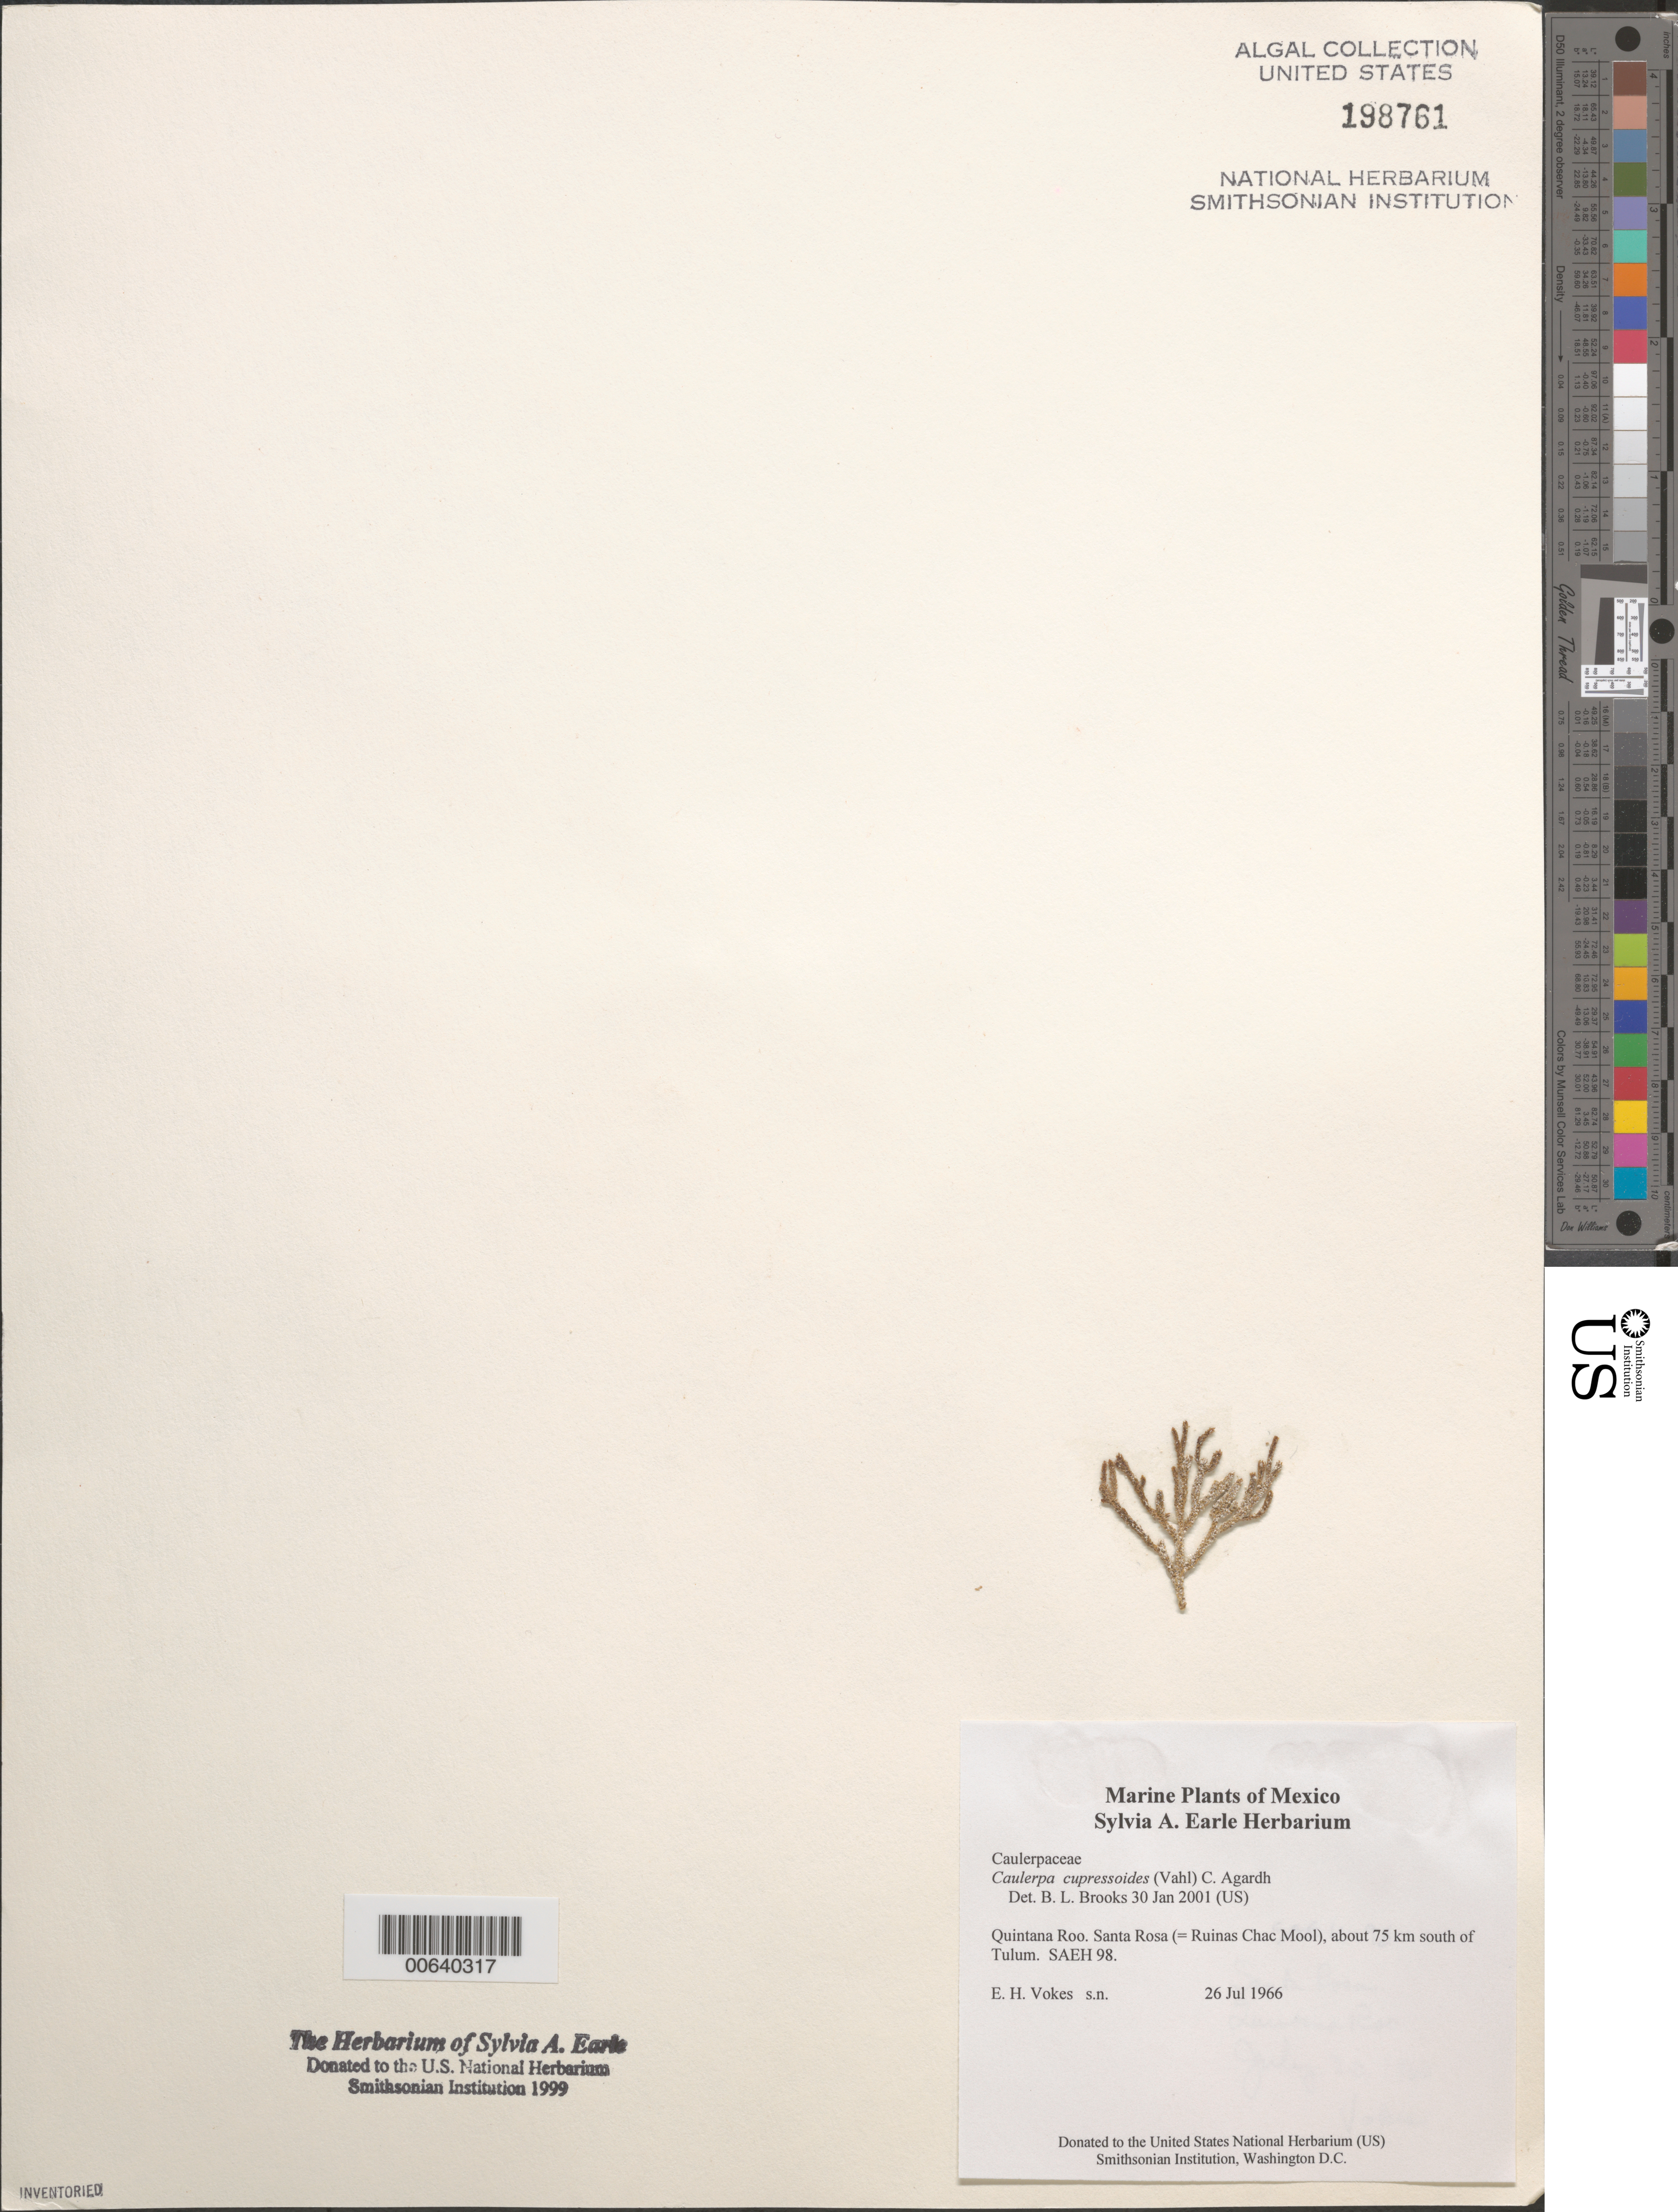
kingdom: Plantae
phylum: Chlorophyta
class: Ulvophyceae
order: Bryopsidales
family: Caulerpaceae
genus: Caulerpa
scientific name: Caulerpa cupressoides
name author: (Vahl) C. Agardh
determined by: Brooks, B. L., (BOT), Smithsonian Institution - National Museum of Natural History (UNITED STATES)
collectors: E. Vokes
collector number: Saeh 98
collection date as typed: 26 Jul 1966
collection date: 1966-07-26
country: Mexico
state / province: Quintana Roo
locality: Santa Rosa (Ruinas Chac Mool), ca. 75 km south of Tulum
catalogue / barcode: US 198761